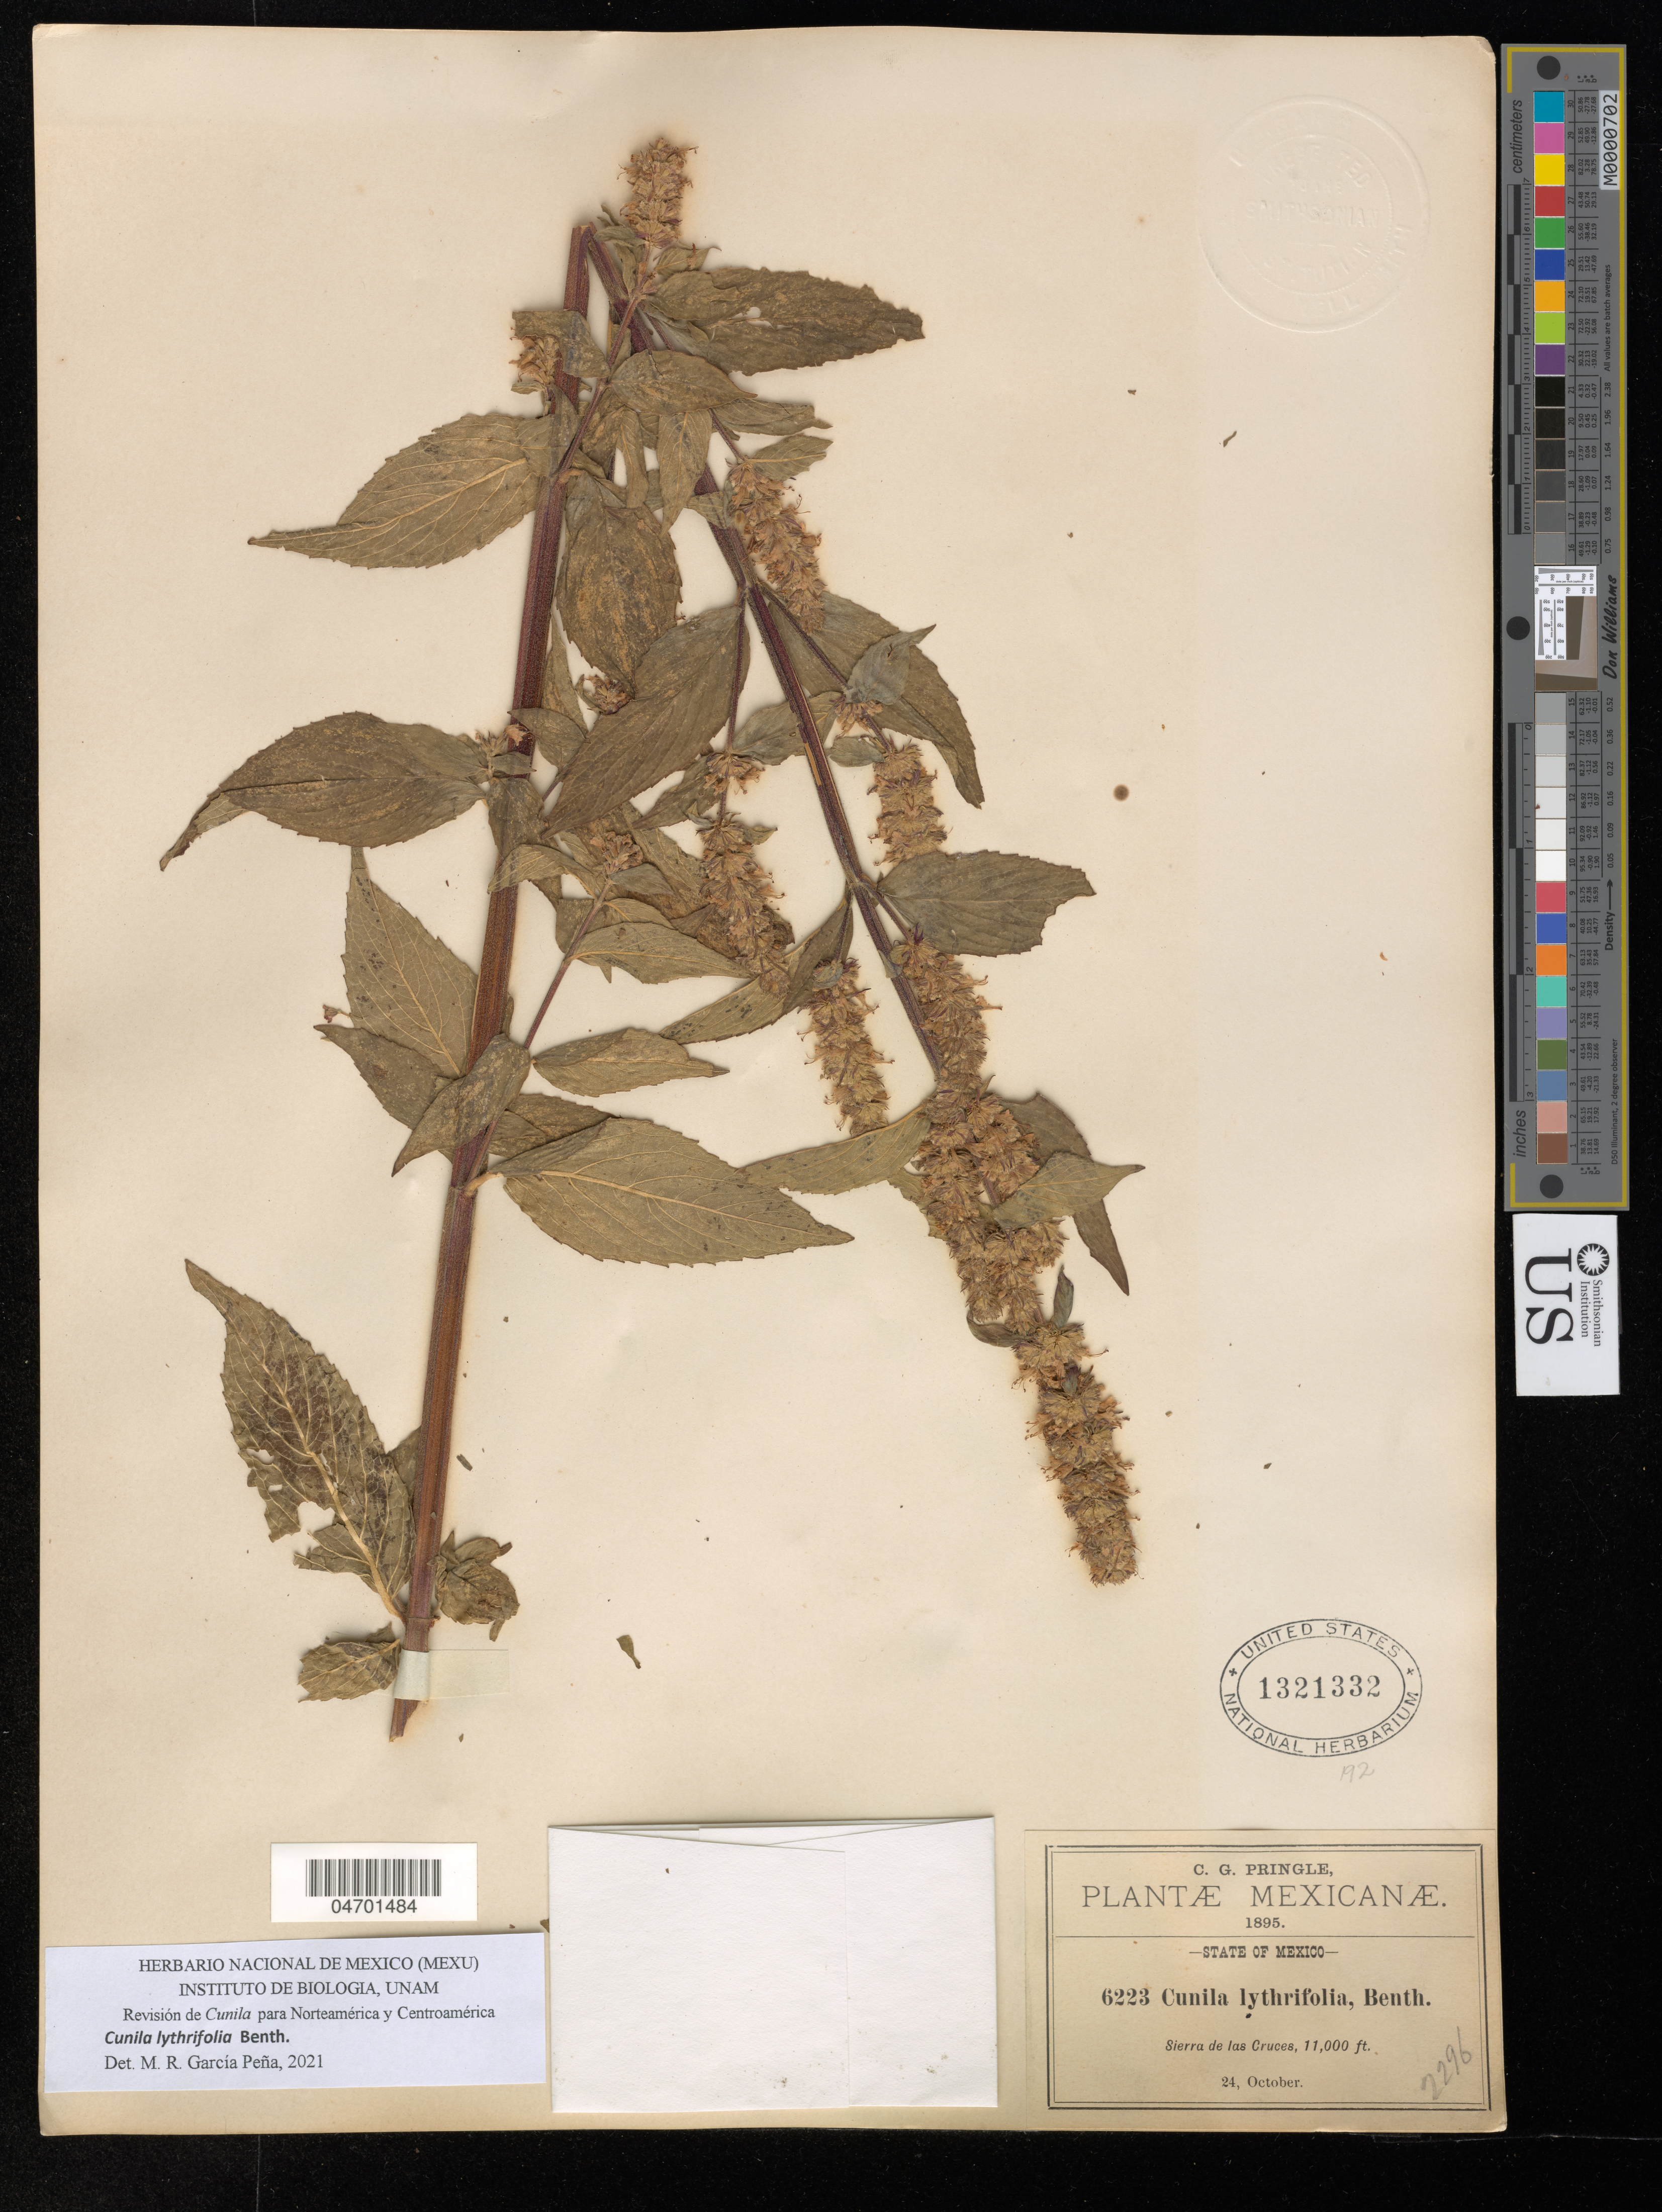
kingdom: Plantae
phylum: Tracheophyta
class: Magnoliopsida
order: Lamiales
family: Lamiaceae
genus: Cunila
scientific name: Cunila lythrifolia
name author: Benth.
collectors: C. G. Pringle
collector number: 6223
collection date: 1895-10-24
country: Mexico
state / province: México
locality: Sierra de las Cruces.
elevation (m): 3353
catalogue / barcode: US 1321332